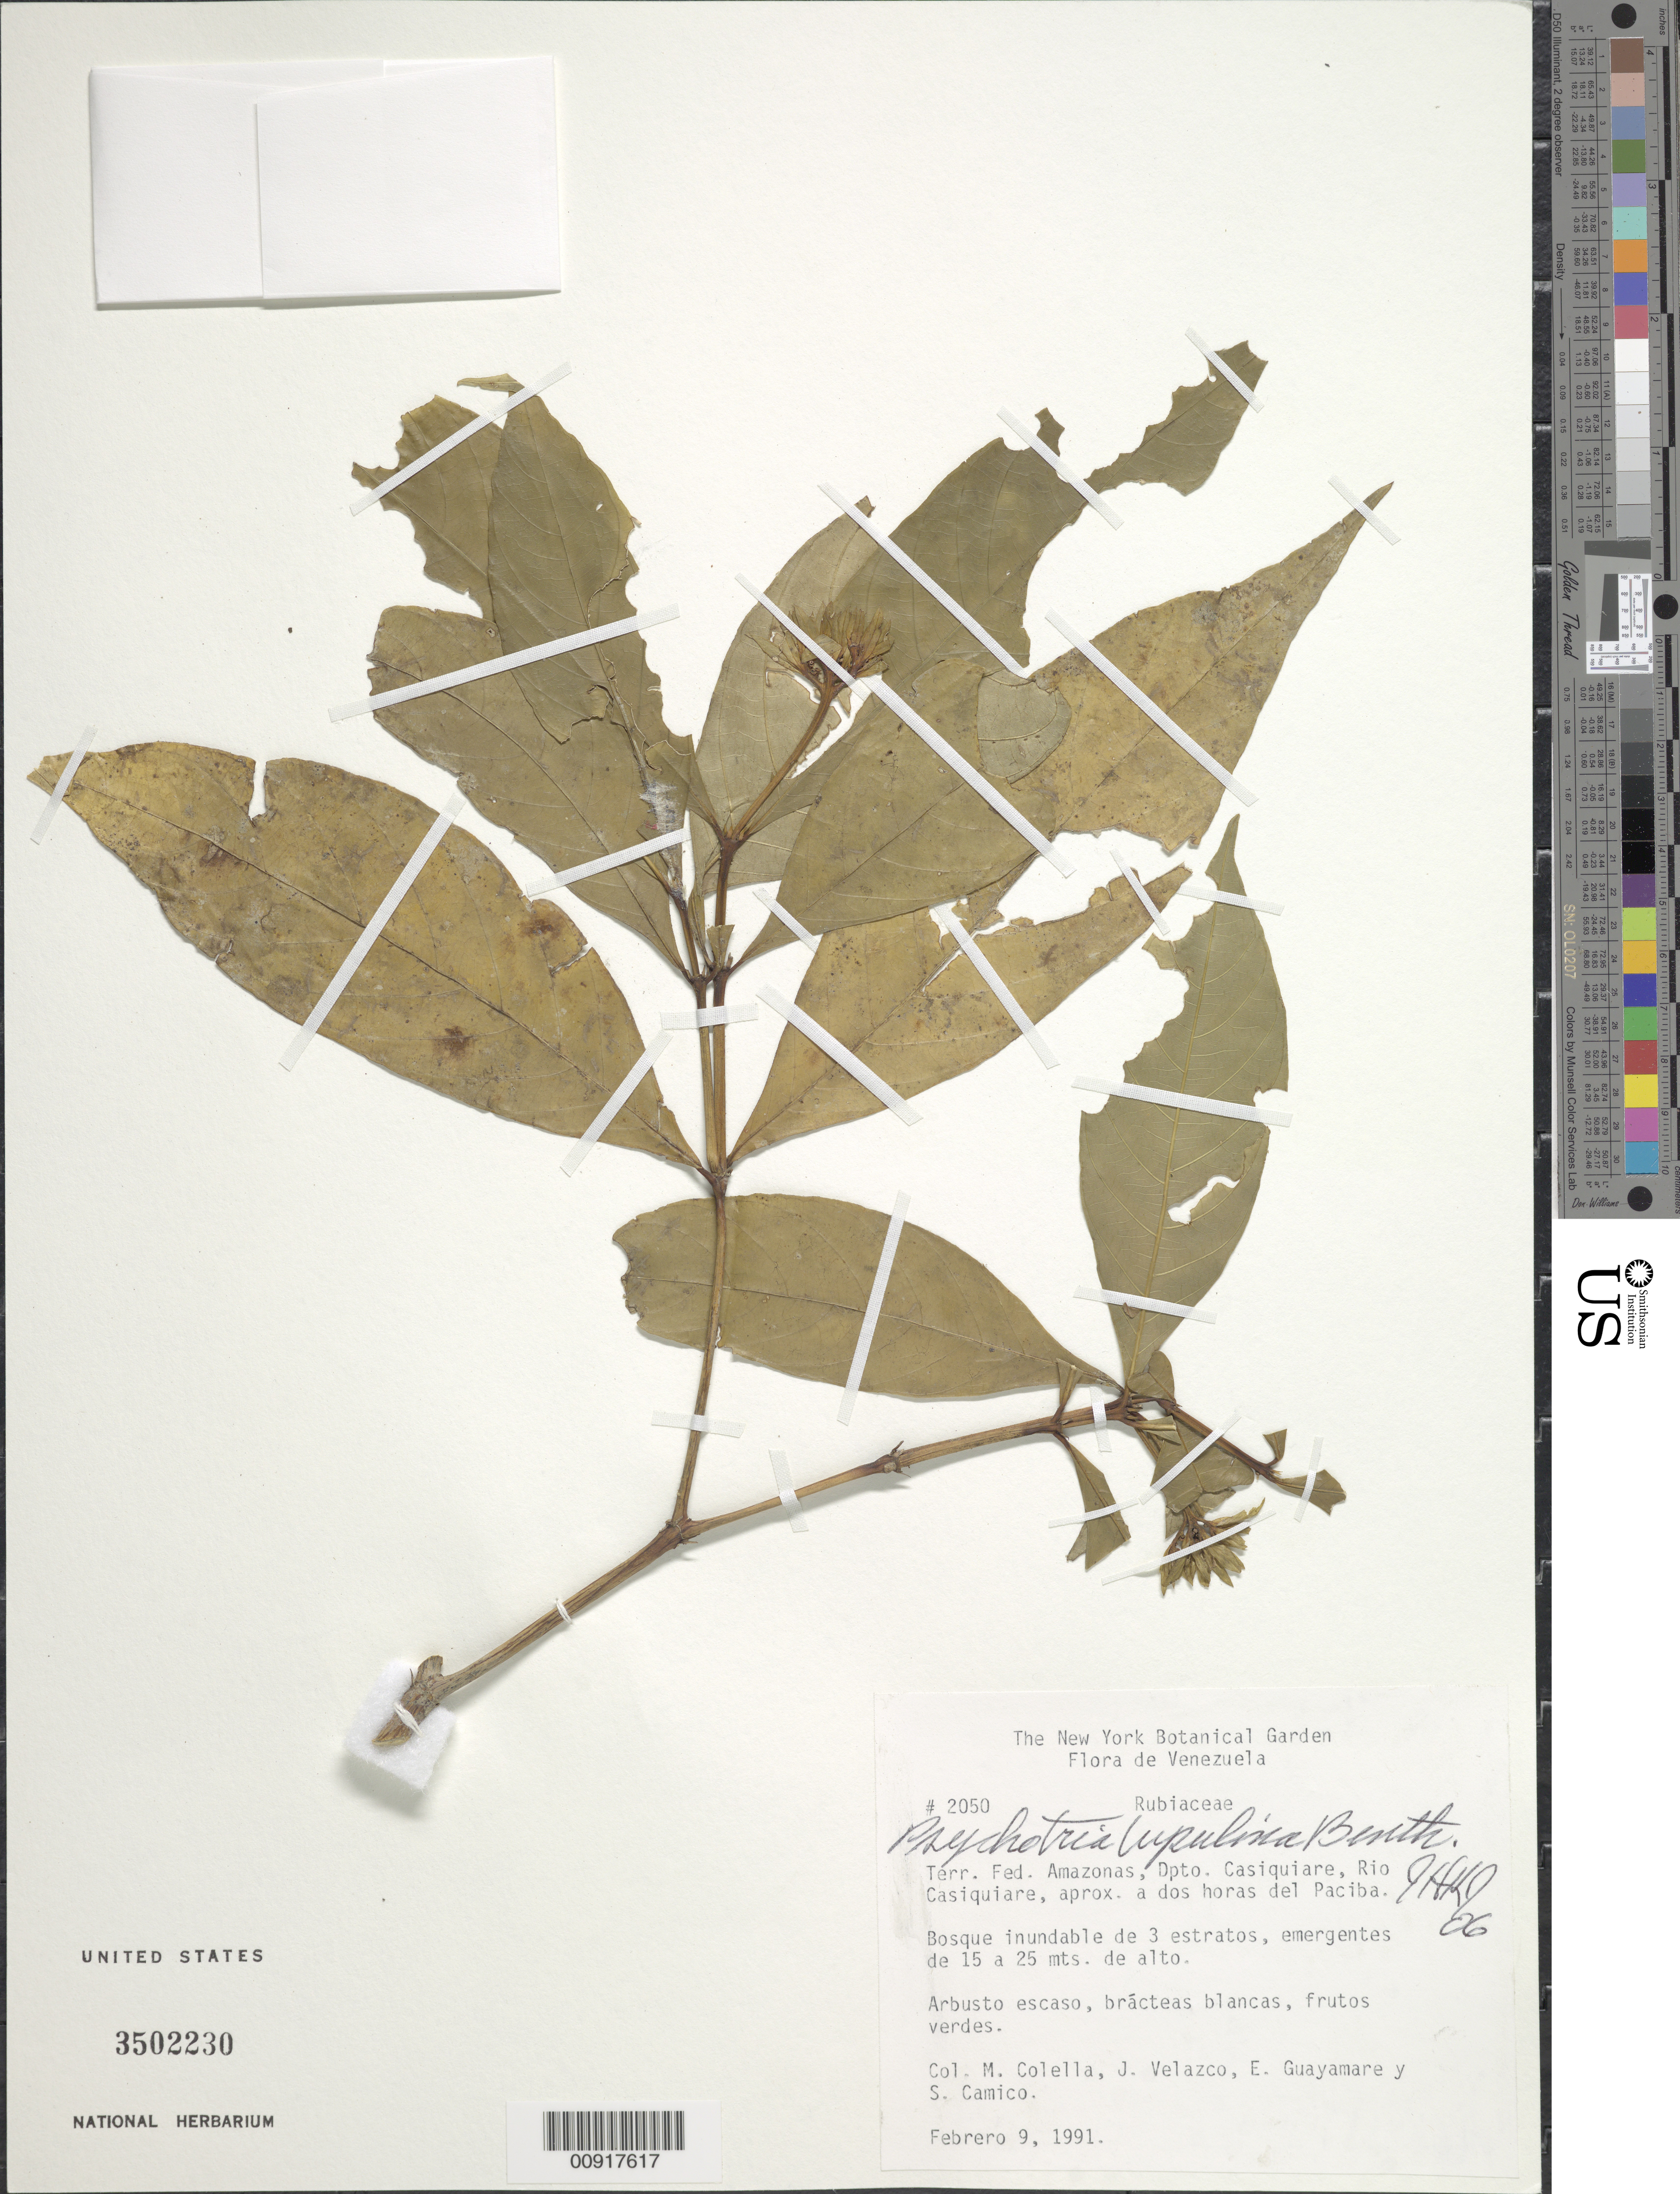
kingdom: Plantae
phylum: Tracheophyta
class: Magnoliopsida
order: Gentianales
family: Rubiaceae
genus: Psychotria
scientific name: Psychotria lupulina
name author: Benth.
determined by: Kirkbride, J. H.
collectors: M. Colella, J. Velazco, E. Guayamare & S. Camico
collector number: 2050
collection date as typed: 9-Feb-91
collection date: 1991-02-09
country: Venezuela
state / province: Amazonas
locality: Dpto. Casiquiare, Río Casiquiare, aprox a dos horas del Paciba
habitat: Bosque inundable de 3 estratos, emergentes de 15 a 25 m de alto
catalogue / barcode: US 3502230